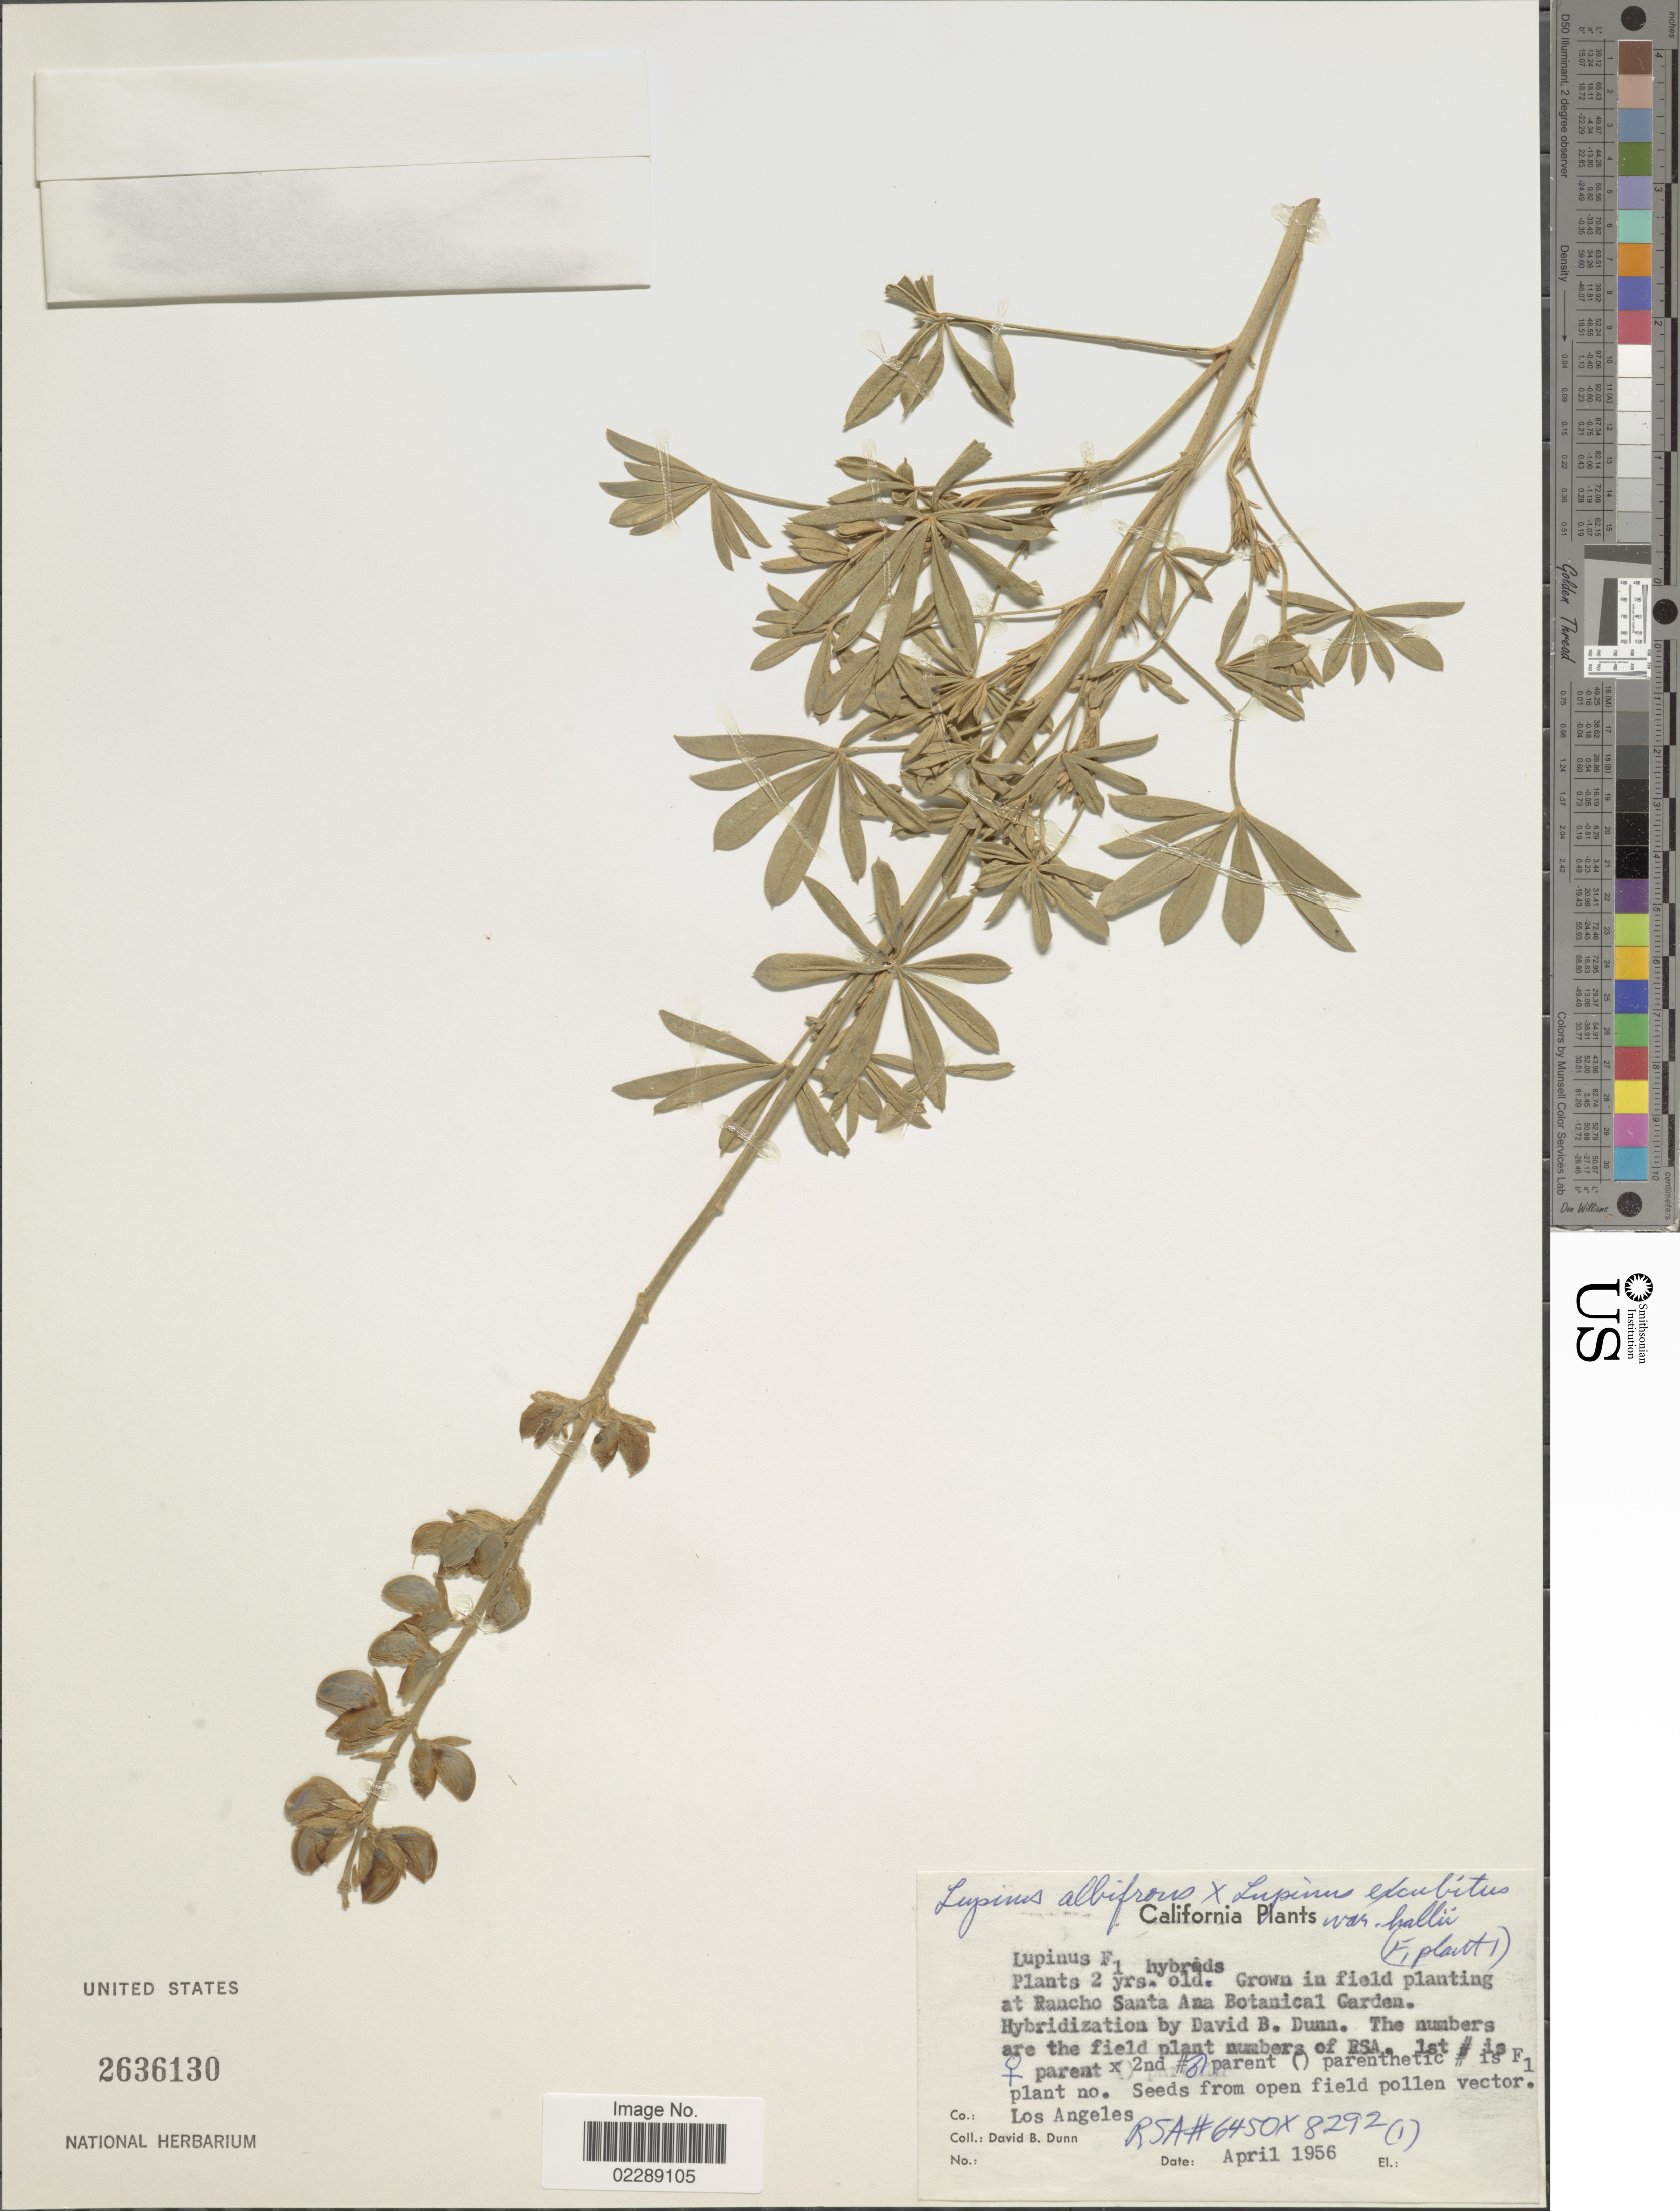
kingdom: Plantae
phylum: Tracheophyta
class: Magnoliopsida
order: Fabales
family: Fabaceae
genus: Lupinus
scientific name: Lupinus sp.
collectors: D. B. Dunn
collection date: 1956-04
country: United States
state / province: California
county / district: Los Angeles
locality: Co.: Los Angeles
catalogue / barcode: US 2636130